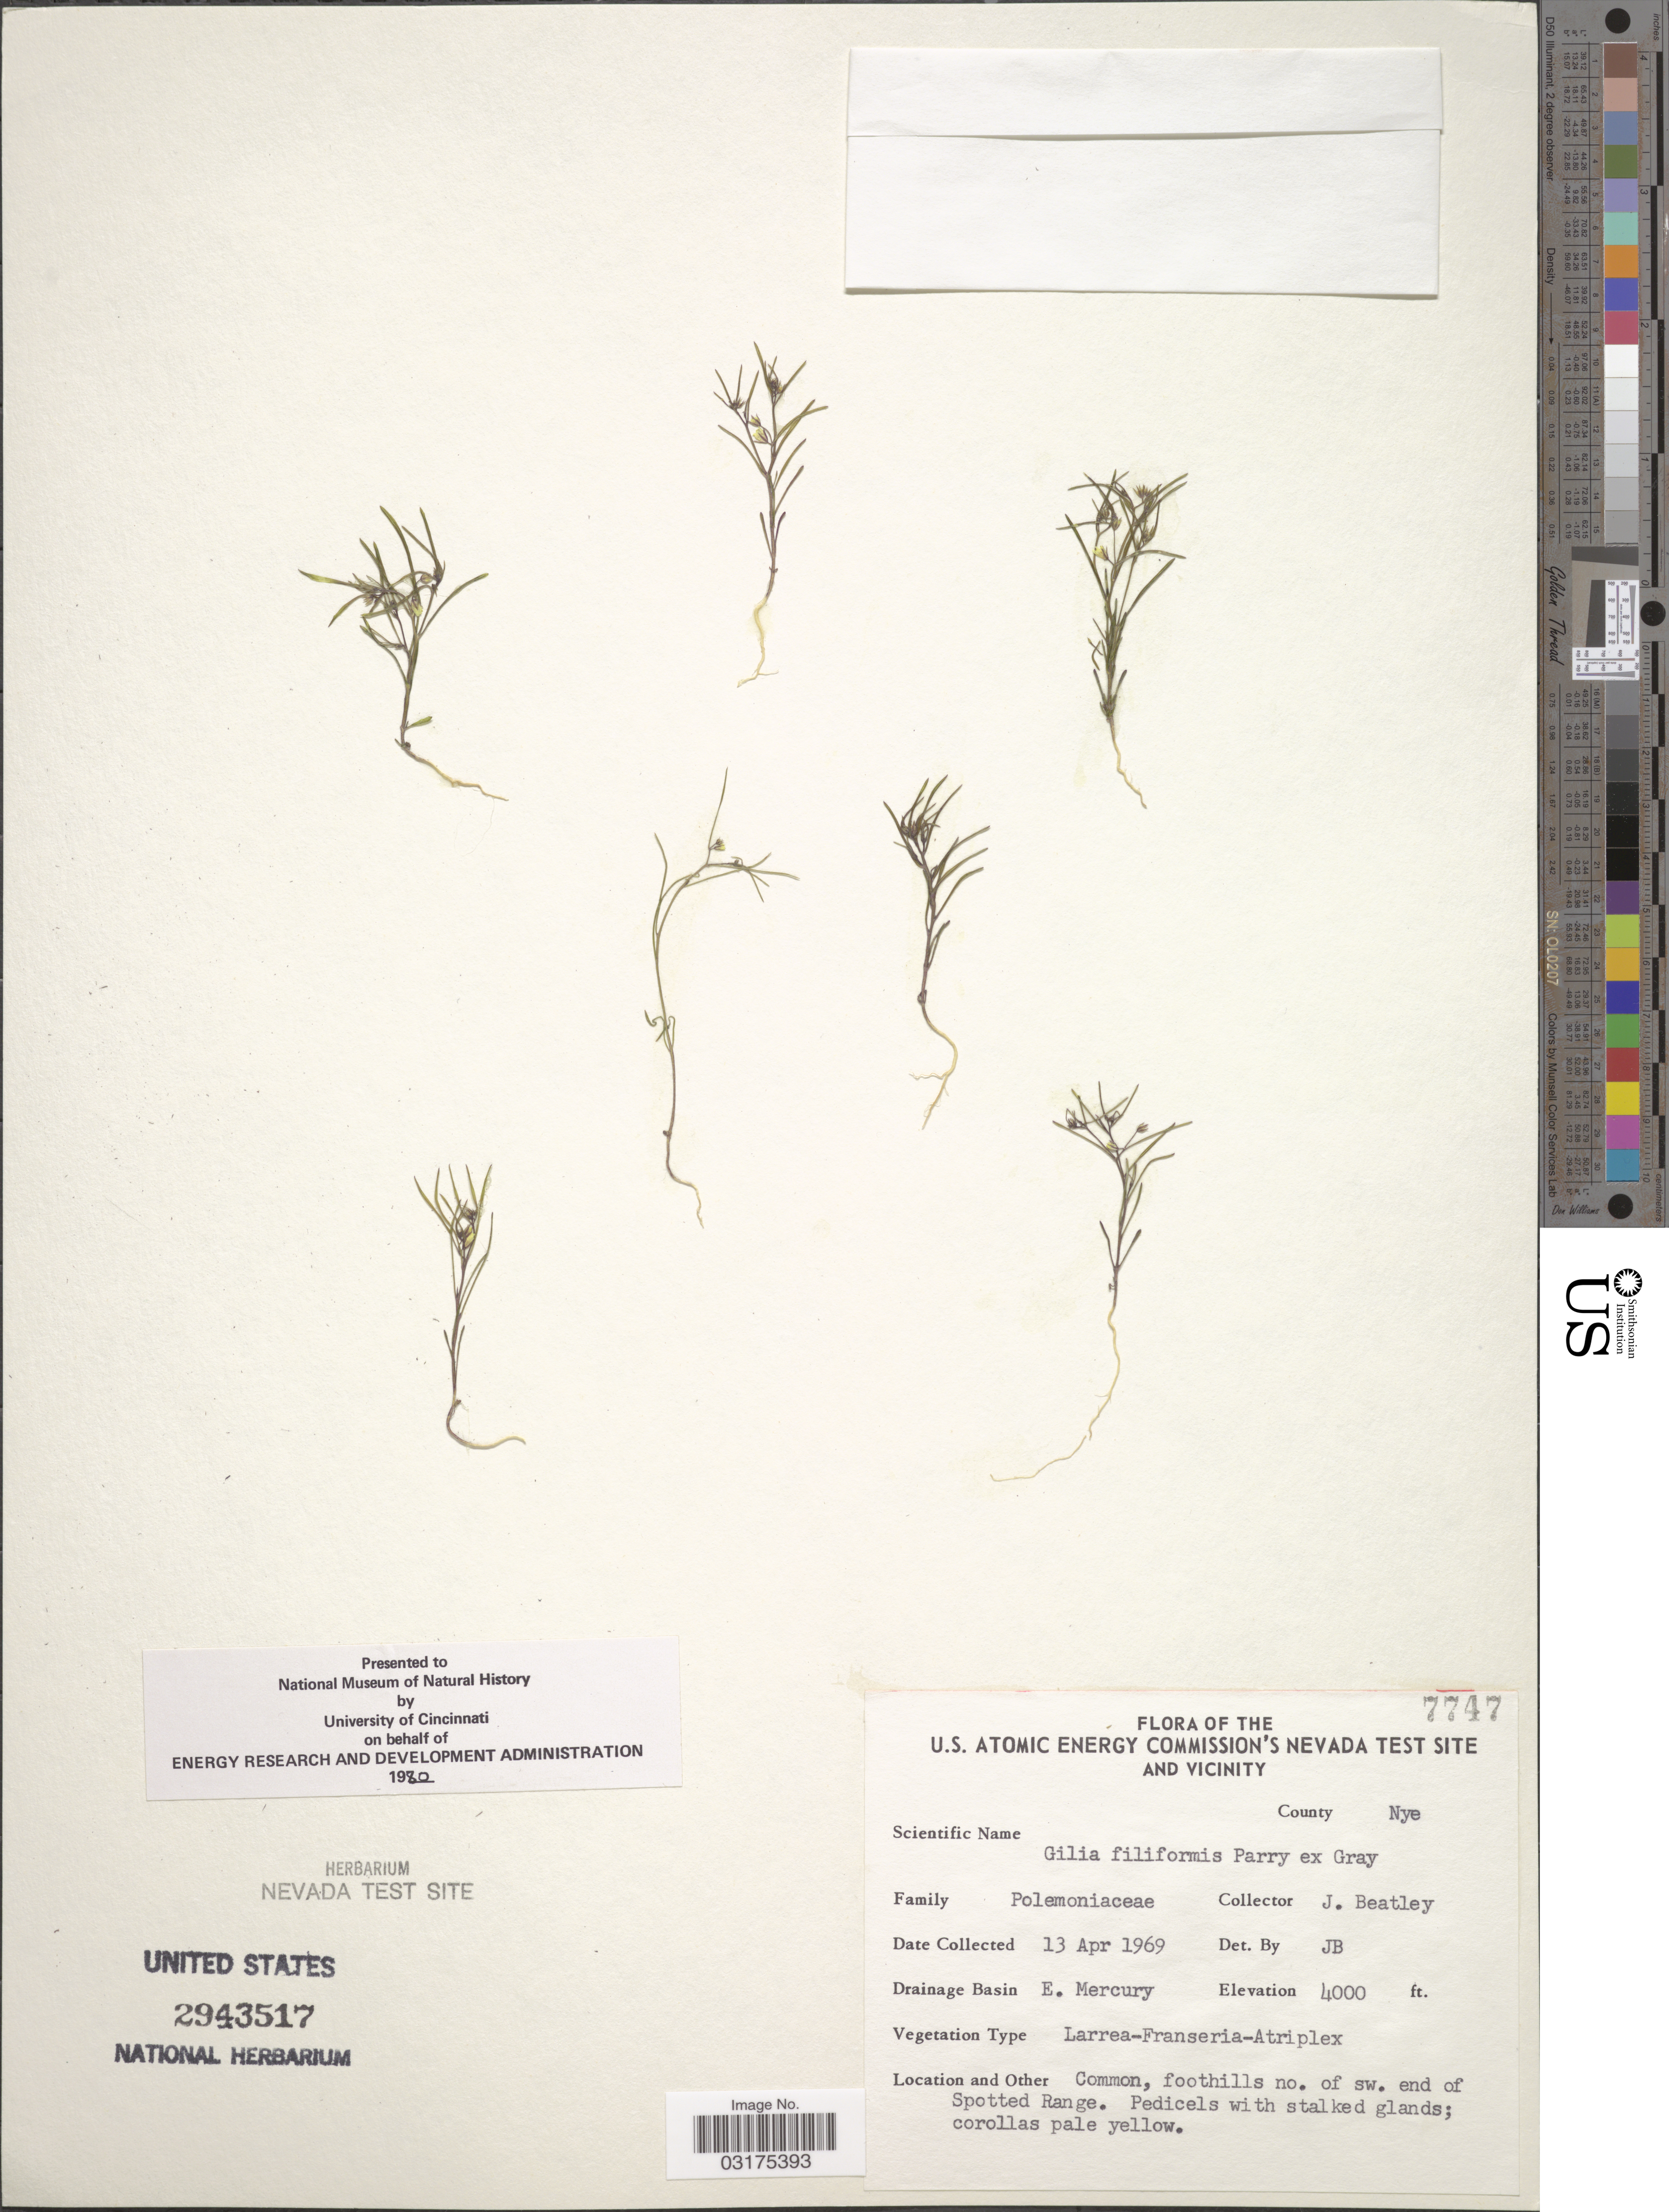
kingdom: Plantae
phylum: Tracheophyta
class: Magnoliopsida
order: Ericales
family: Polemoniaceae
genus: Linanthus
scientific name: Linanthus filiformis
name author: (Parry ex A. Gray) J.M. Porter & L.A. Johnson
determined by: Strong, Mark T., (BOT), Smithsonian Institution - National Museum of Natural History (UNITED STATES)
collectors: J. C. Beatley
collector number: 7747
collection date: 1969-04-13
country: United States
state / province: Nevada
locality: The U.S. Atomic Energy Commission's Nevada Test Site And Vicinity, County Nye, Common, Drainage Basin E. Mercury, foothills no. of sw. end of Spotted Range.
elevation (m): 1219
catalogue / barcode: US 2943517